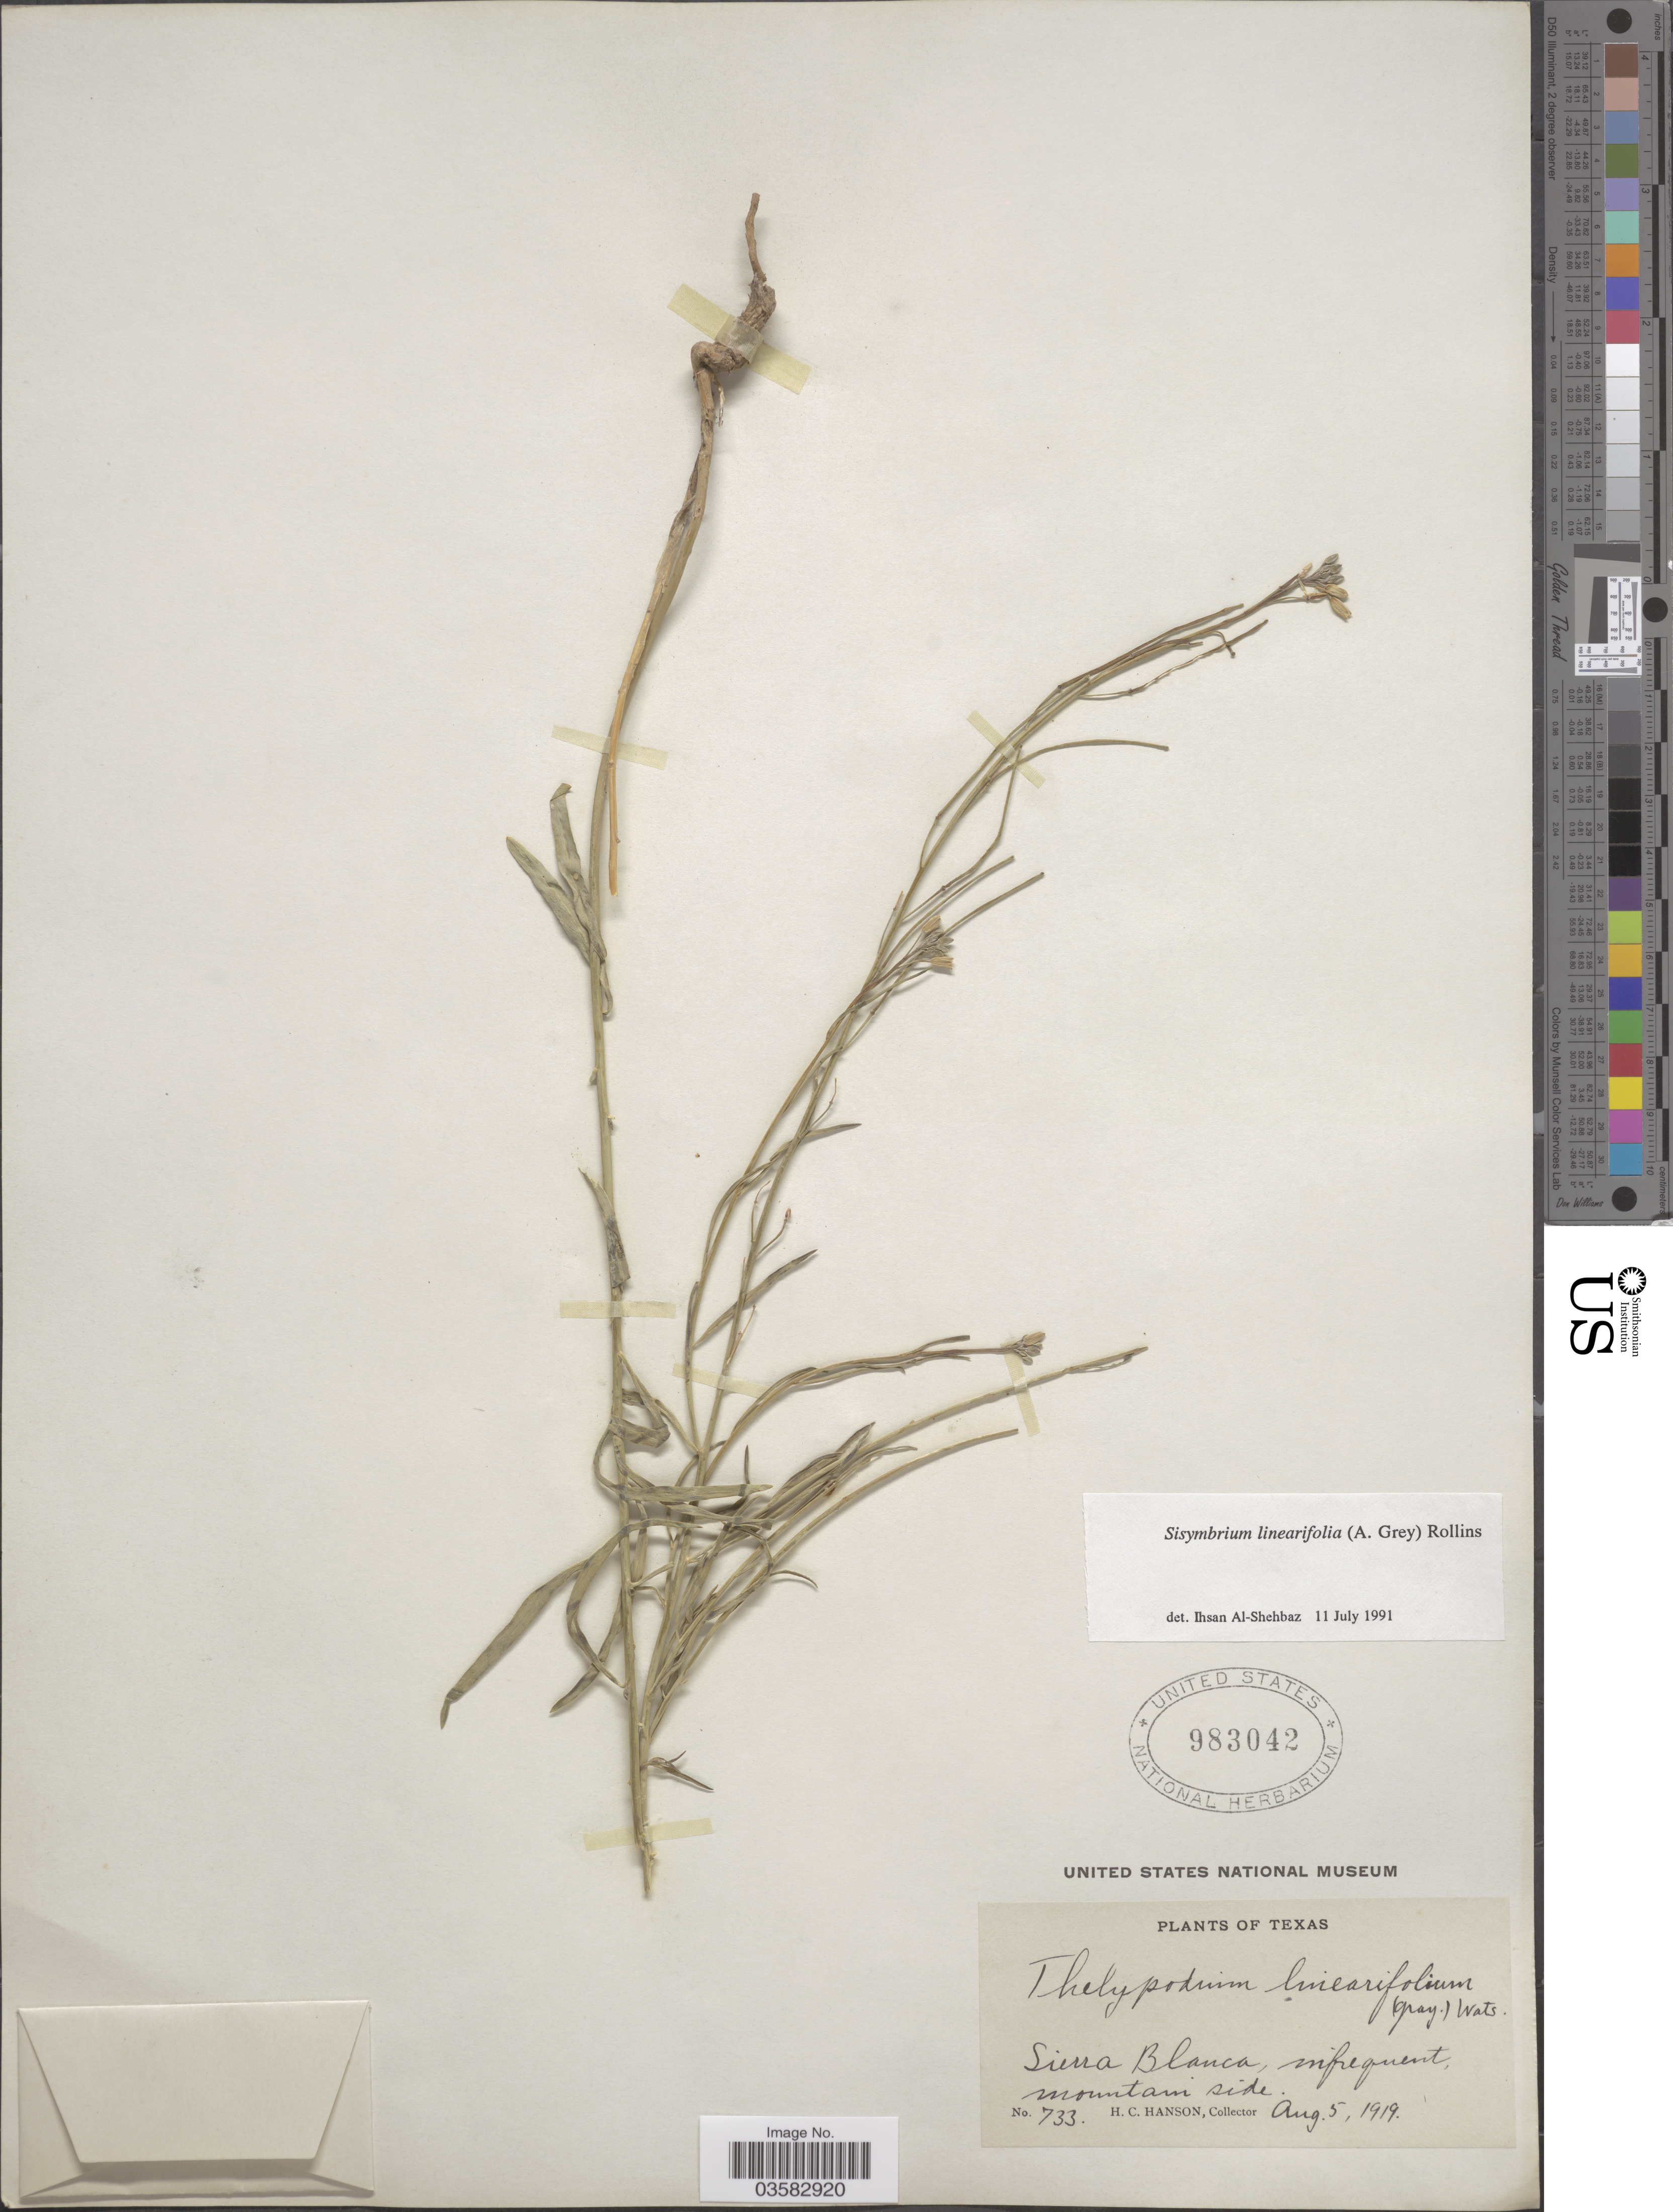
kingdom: Plantae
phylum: Tracheophyta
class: Magnoliopsida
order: Brassicales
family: Brassicaceae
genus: Sisymbrium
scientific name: Sisymbrium linearifolium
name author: (A. Gray) Payson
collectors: H. Hanson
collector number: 733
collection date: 1919-08-05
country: United States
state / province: Texas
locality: Sierra Blanca.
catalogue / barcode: US 983042